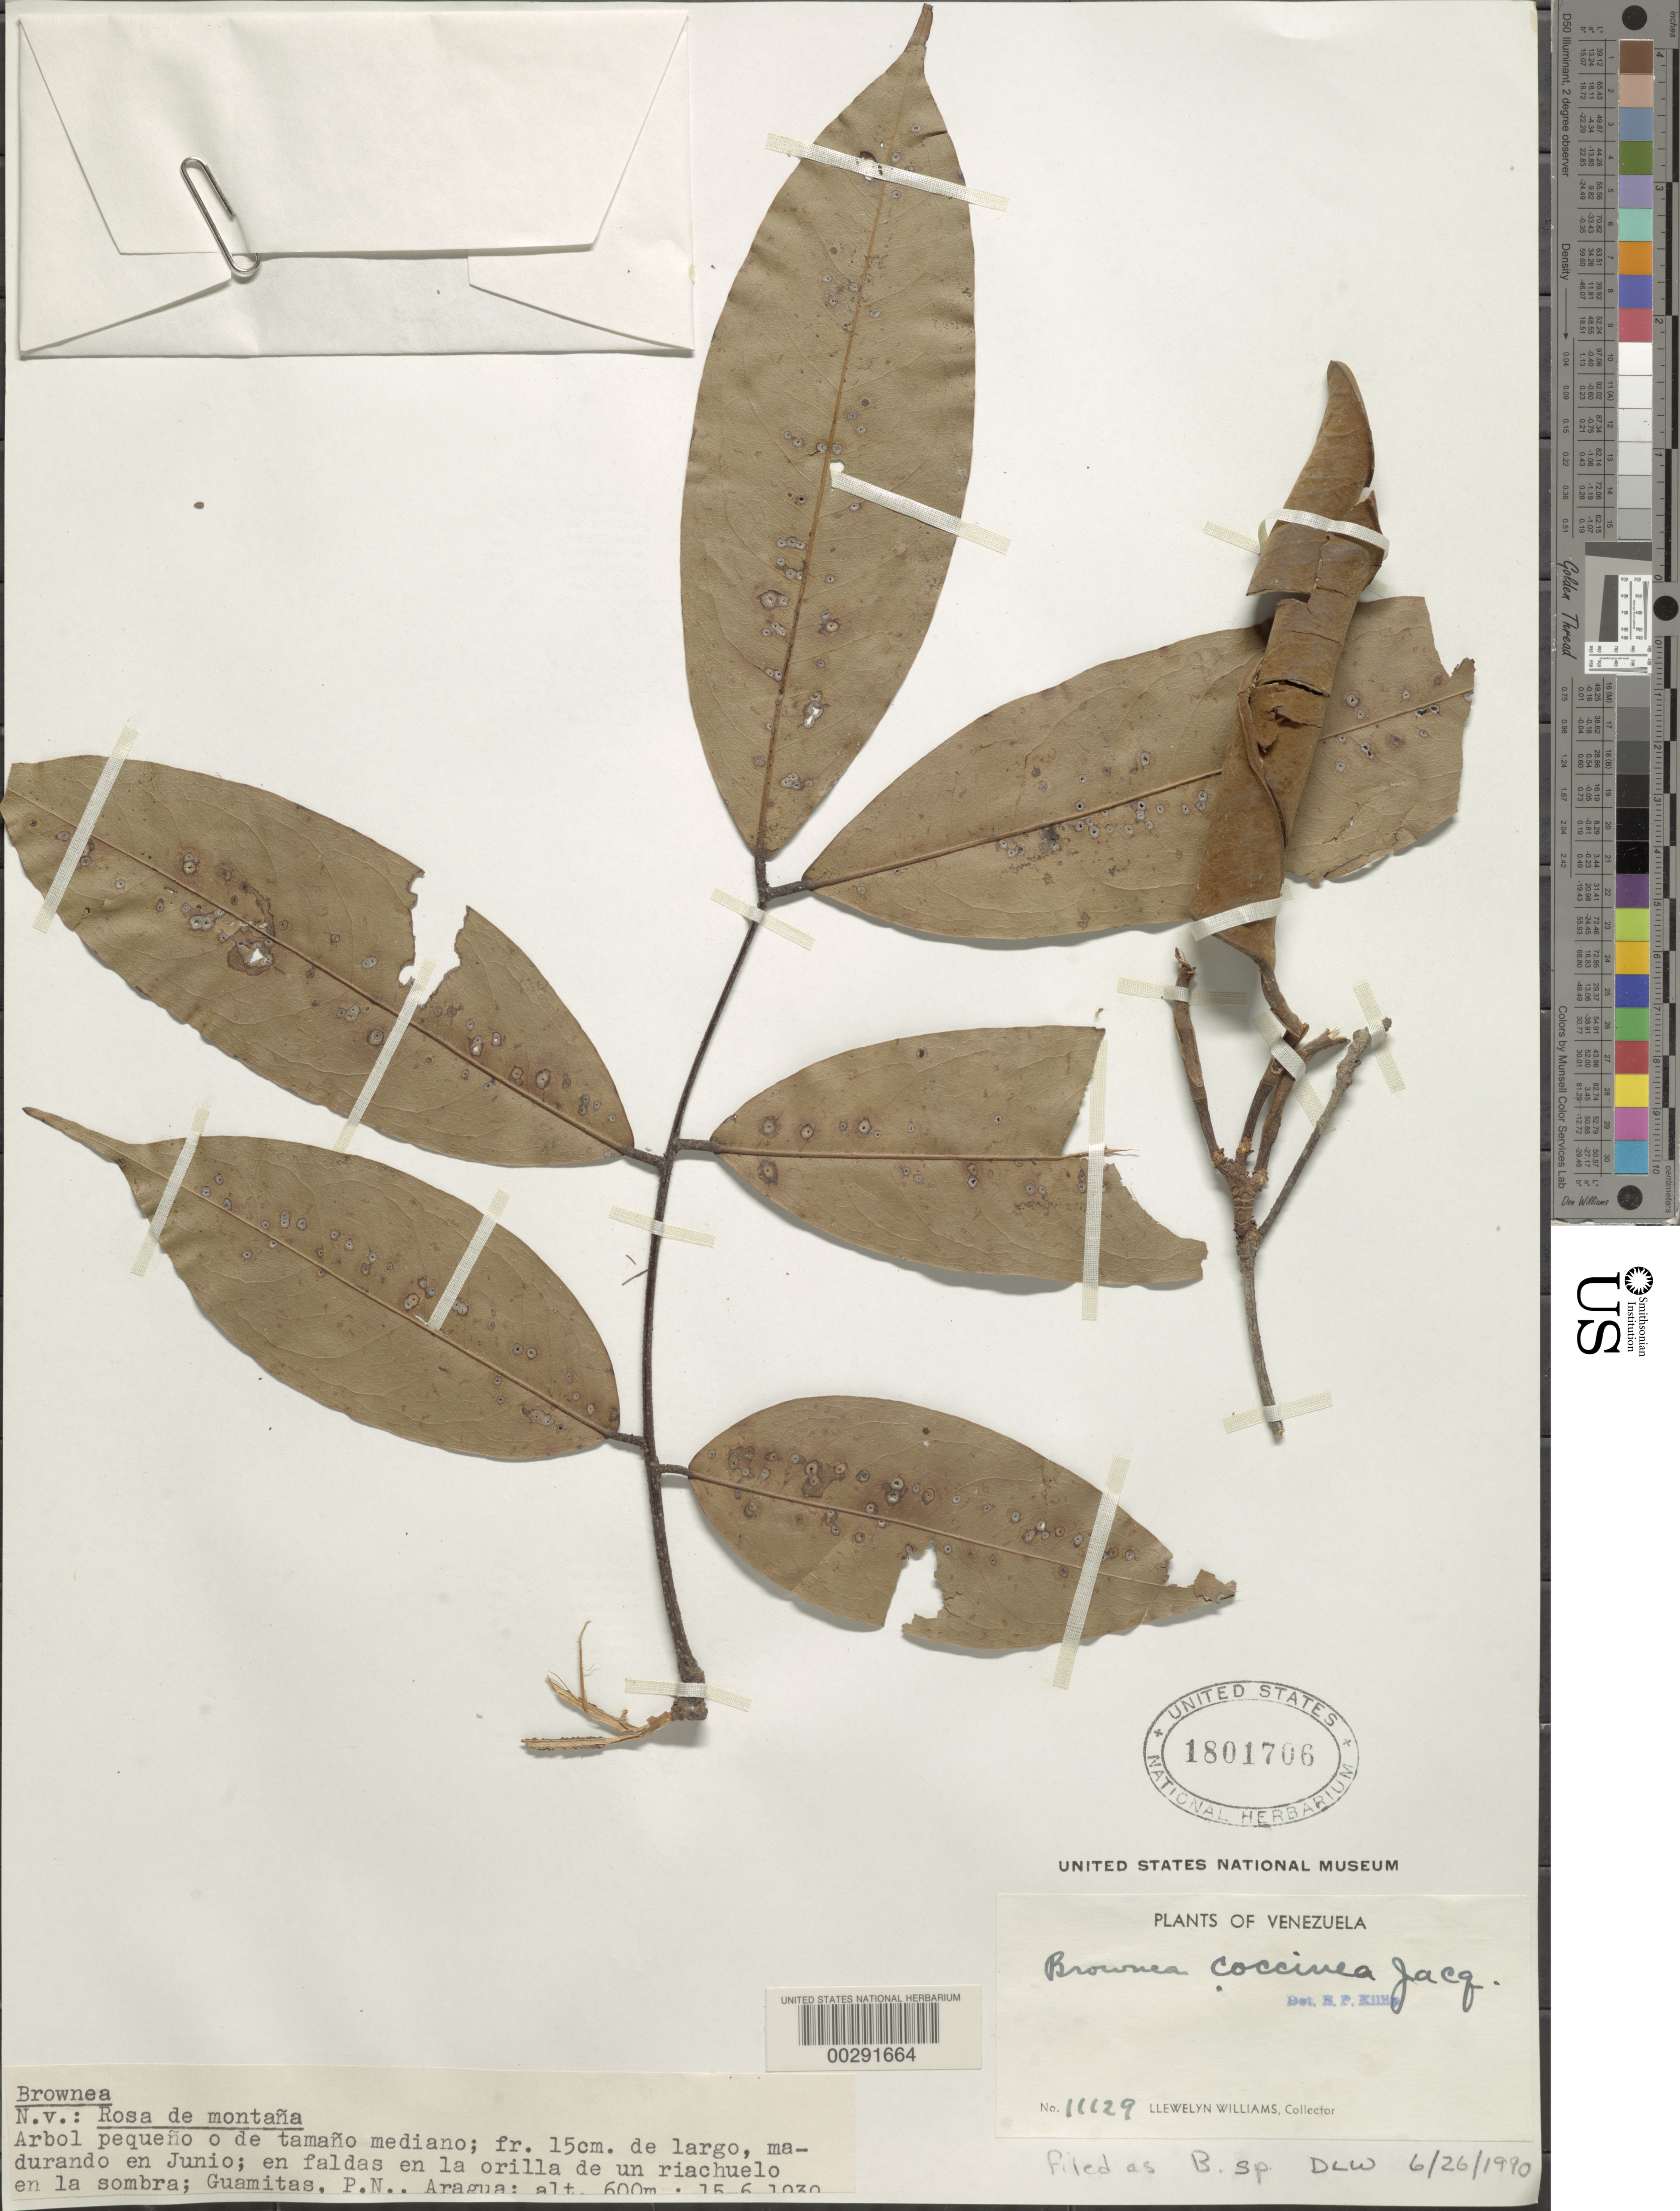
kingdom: Plantae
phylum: Tracheophyta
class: Magnoliopsida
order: Fabales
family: Fabaceae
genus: Brownea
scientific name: Brownea sp.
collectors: Ll. Williams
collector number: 11129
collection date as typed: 15 Jun 1939 or 15 Jun 1930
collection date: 1930-06-15 or 1939-06-15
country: Venezuela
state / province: Aragua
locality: Guamitas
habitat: On a slope at the mouth of a brook in the shade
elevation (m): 600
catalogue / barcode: US 1801706